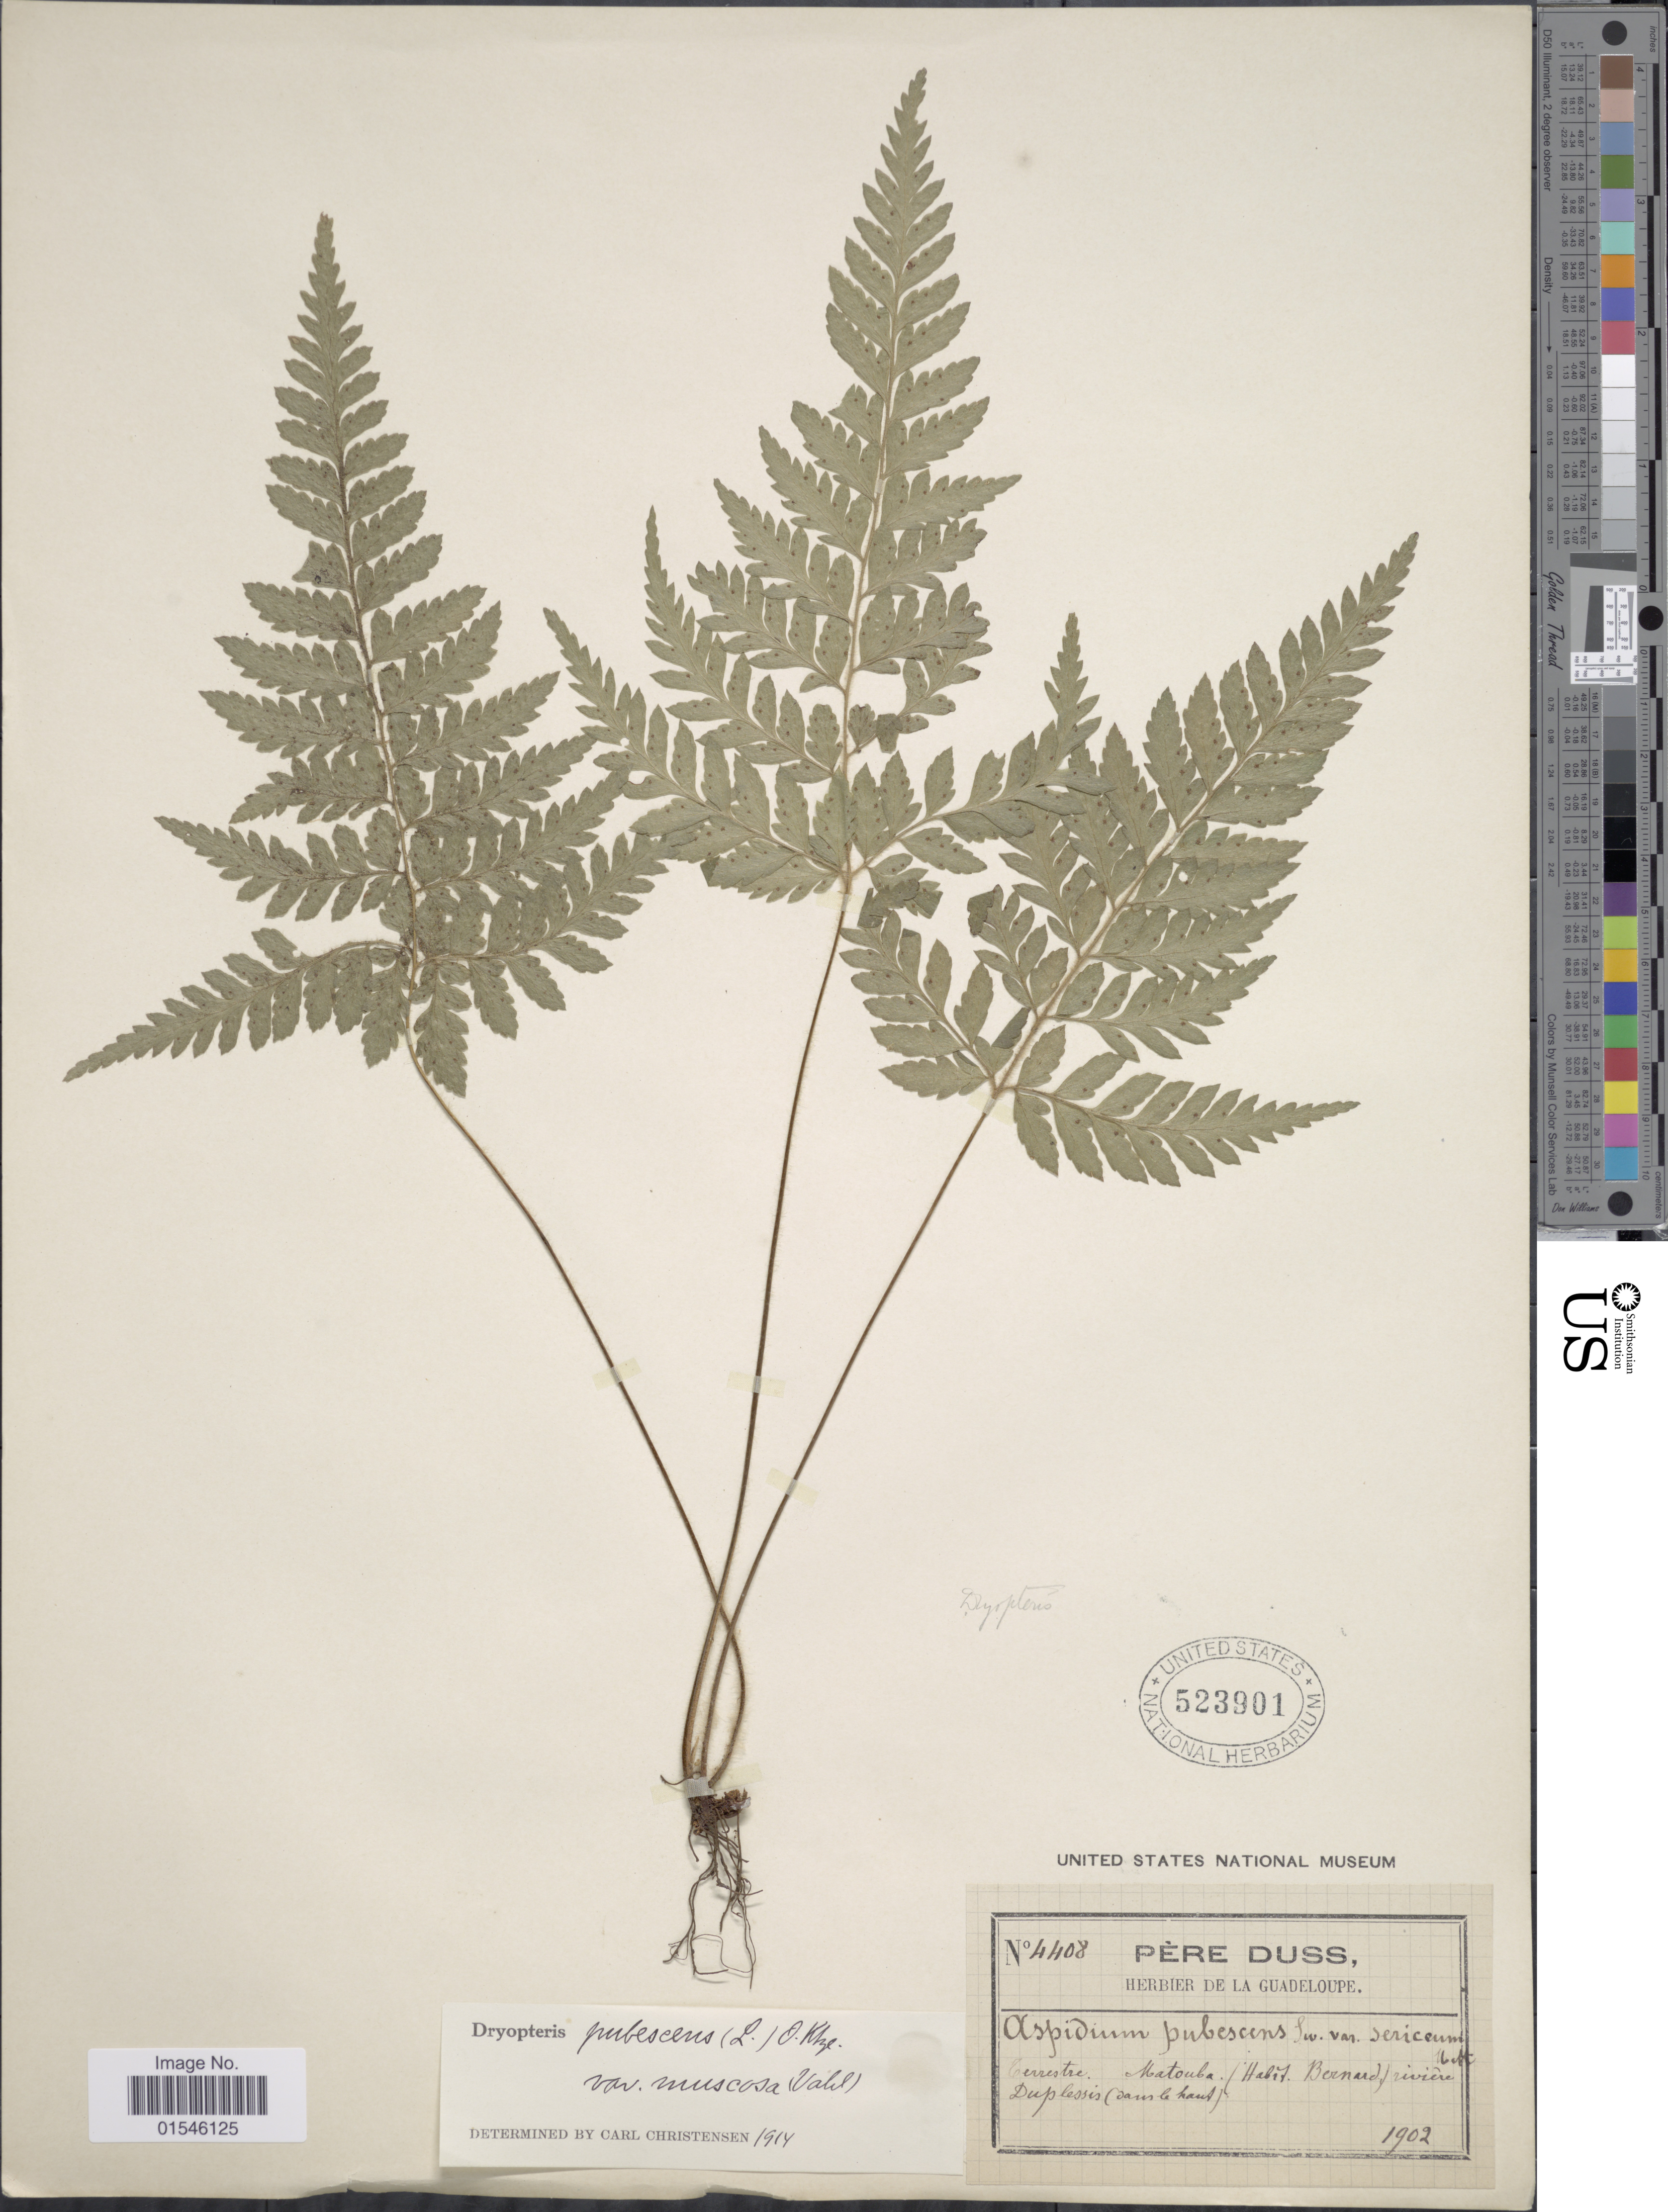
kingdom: Plantae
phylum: Tracheophyta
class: Polypodiopsida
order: Polypodiales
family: Dryopteridaceae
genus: Polystichopsis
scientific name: Polystichopsis pubescens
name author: (L.) C.V. Morton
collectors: Père Duss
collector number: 4408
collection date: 1902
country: Guadeloupe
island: Leeward Is.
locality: Terrestre. Matouba (Habit. Bernard) Riviere Duplessis (daus le haut)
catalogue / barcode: US 523901